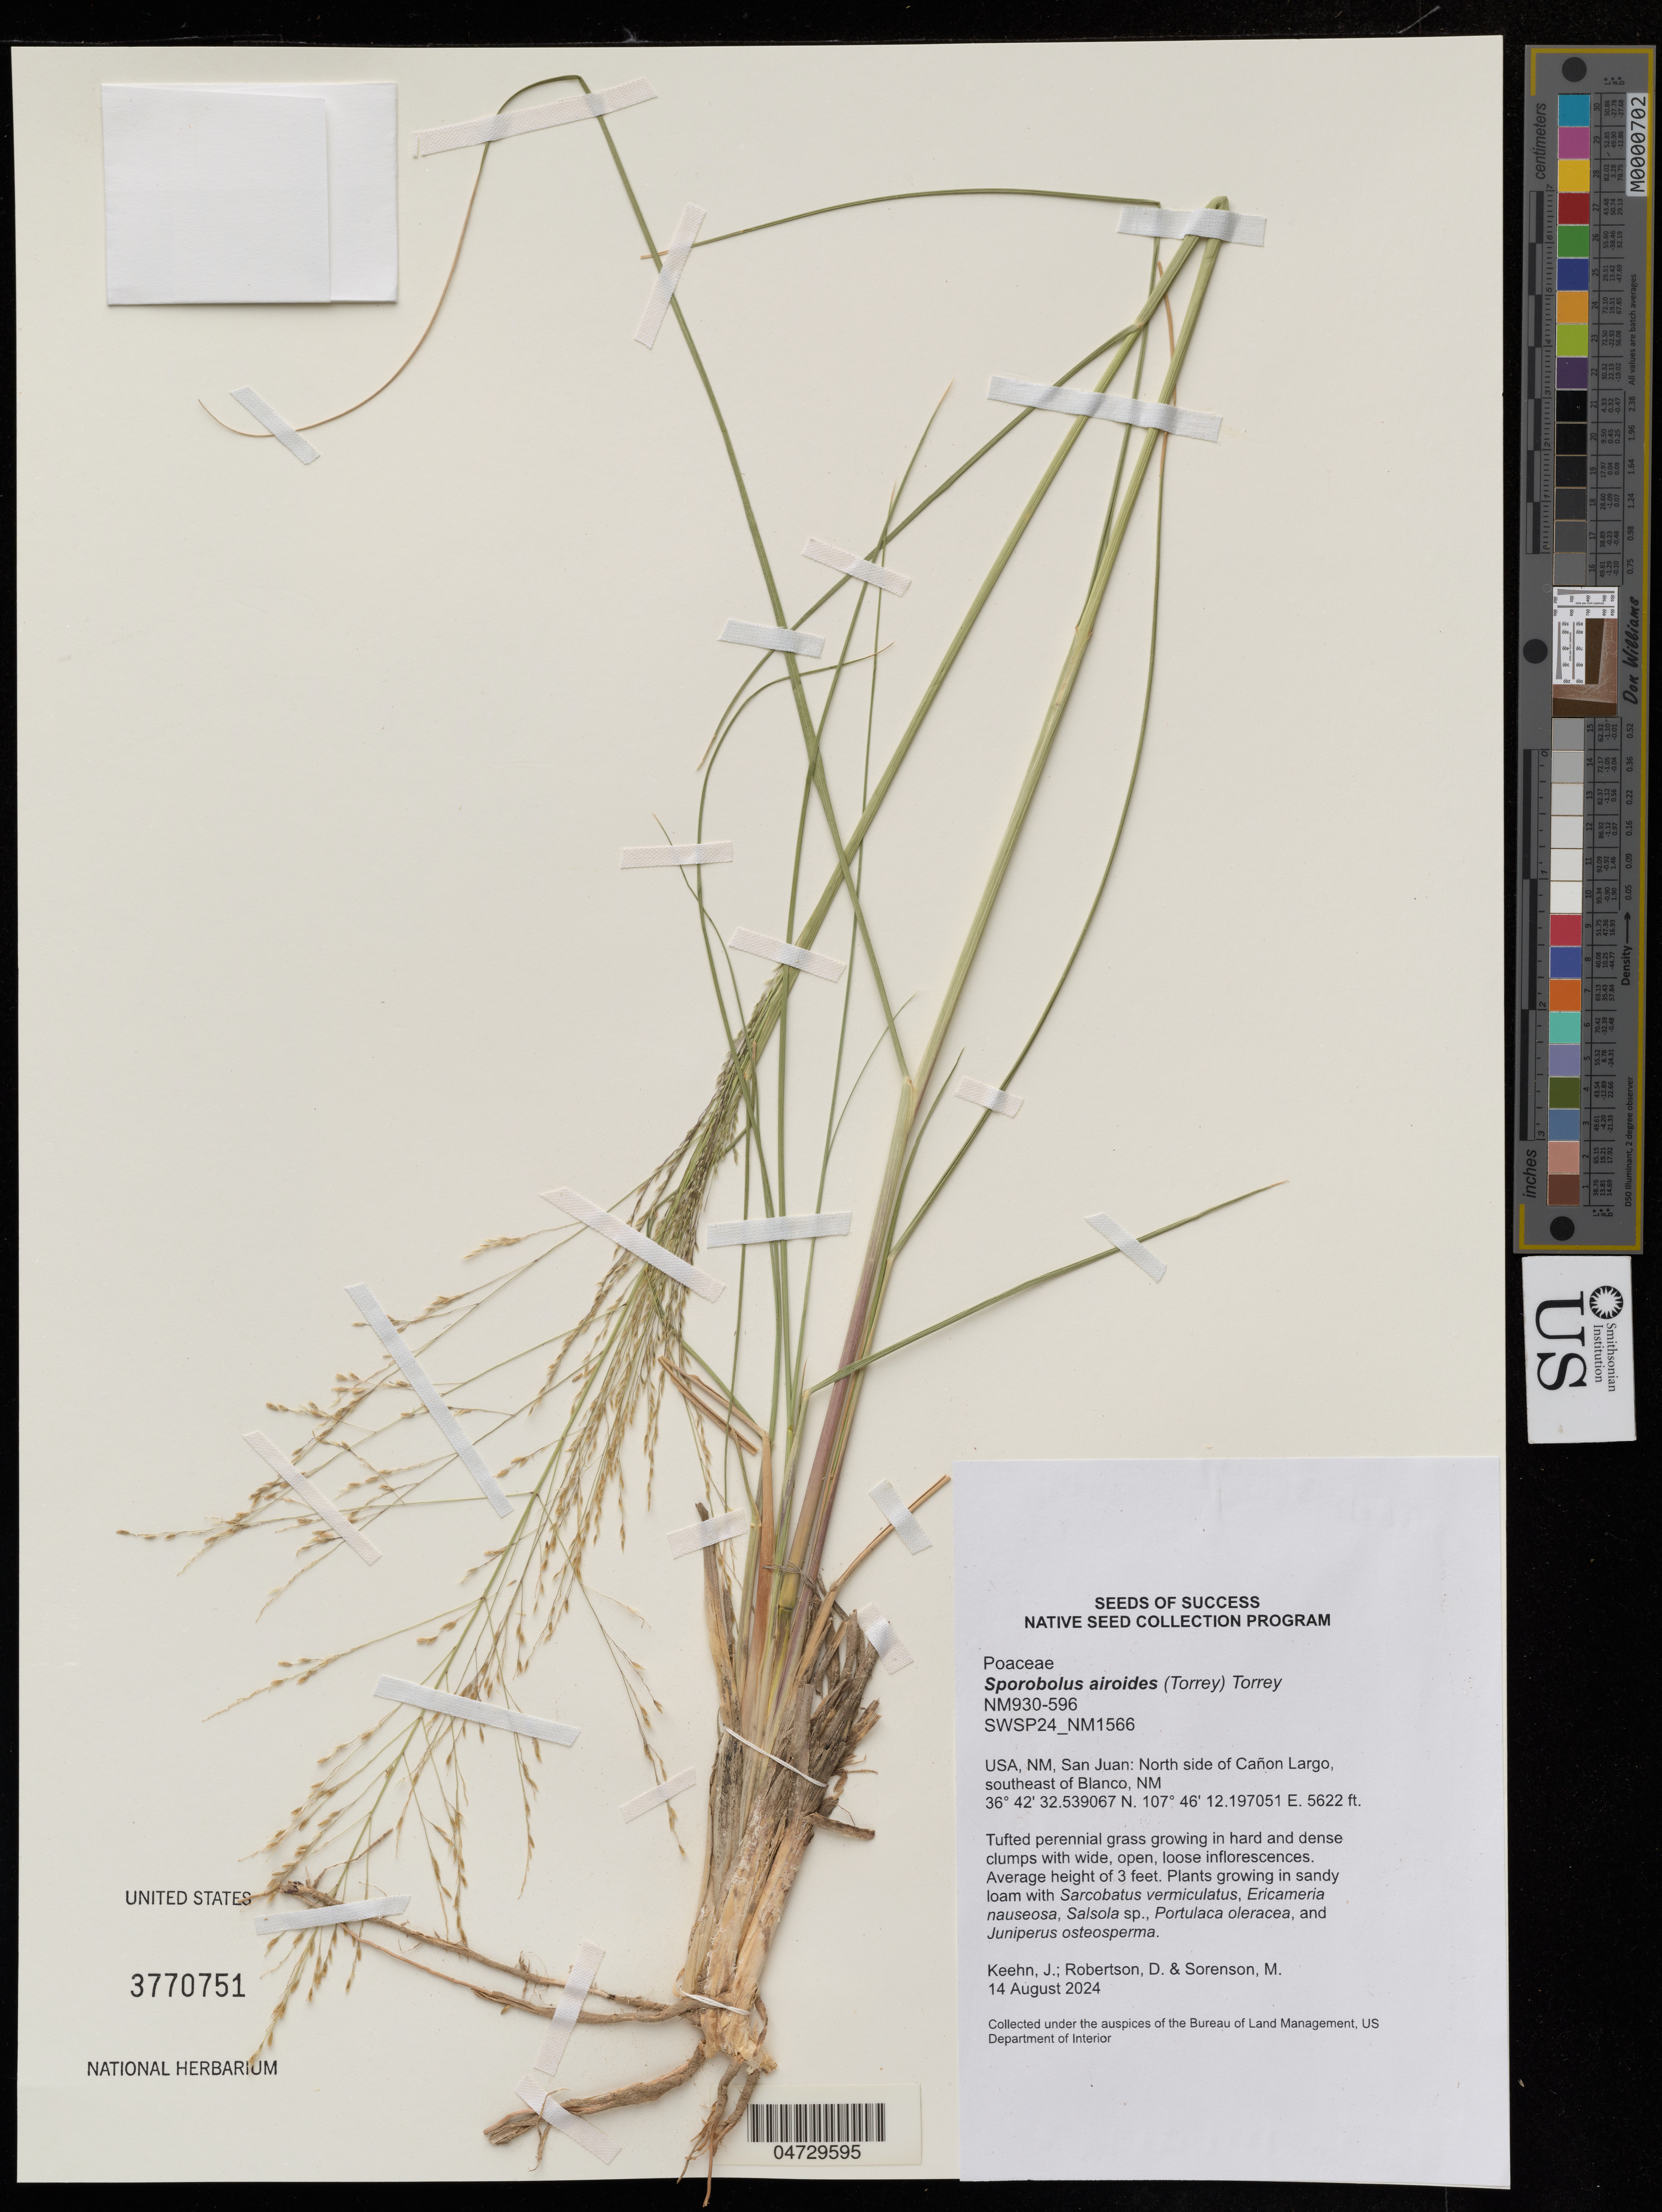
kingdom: Plantae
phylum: Tracheophyta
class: Liliopsida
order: Poales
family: Poaceae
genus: Sporobolus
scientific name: Sporobolus airoides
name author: (Torr.) Torr.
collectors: J. Keehn, D. Robertson & M. Sorensen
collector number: NM930-596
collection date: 2024-08-14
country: United States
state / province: New Mexico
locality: USA, NM, San Juan: North side of Canon Largo, southeast of Blanco, NM.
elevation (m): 17136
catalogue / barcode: US 3770751